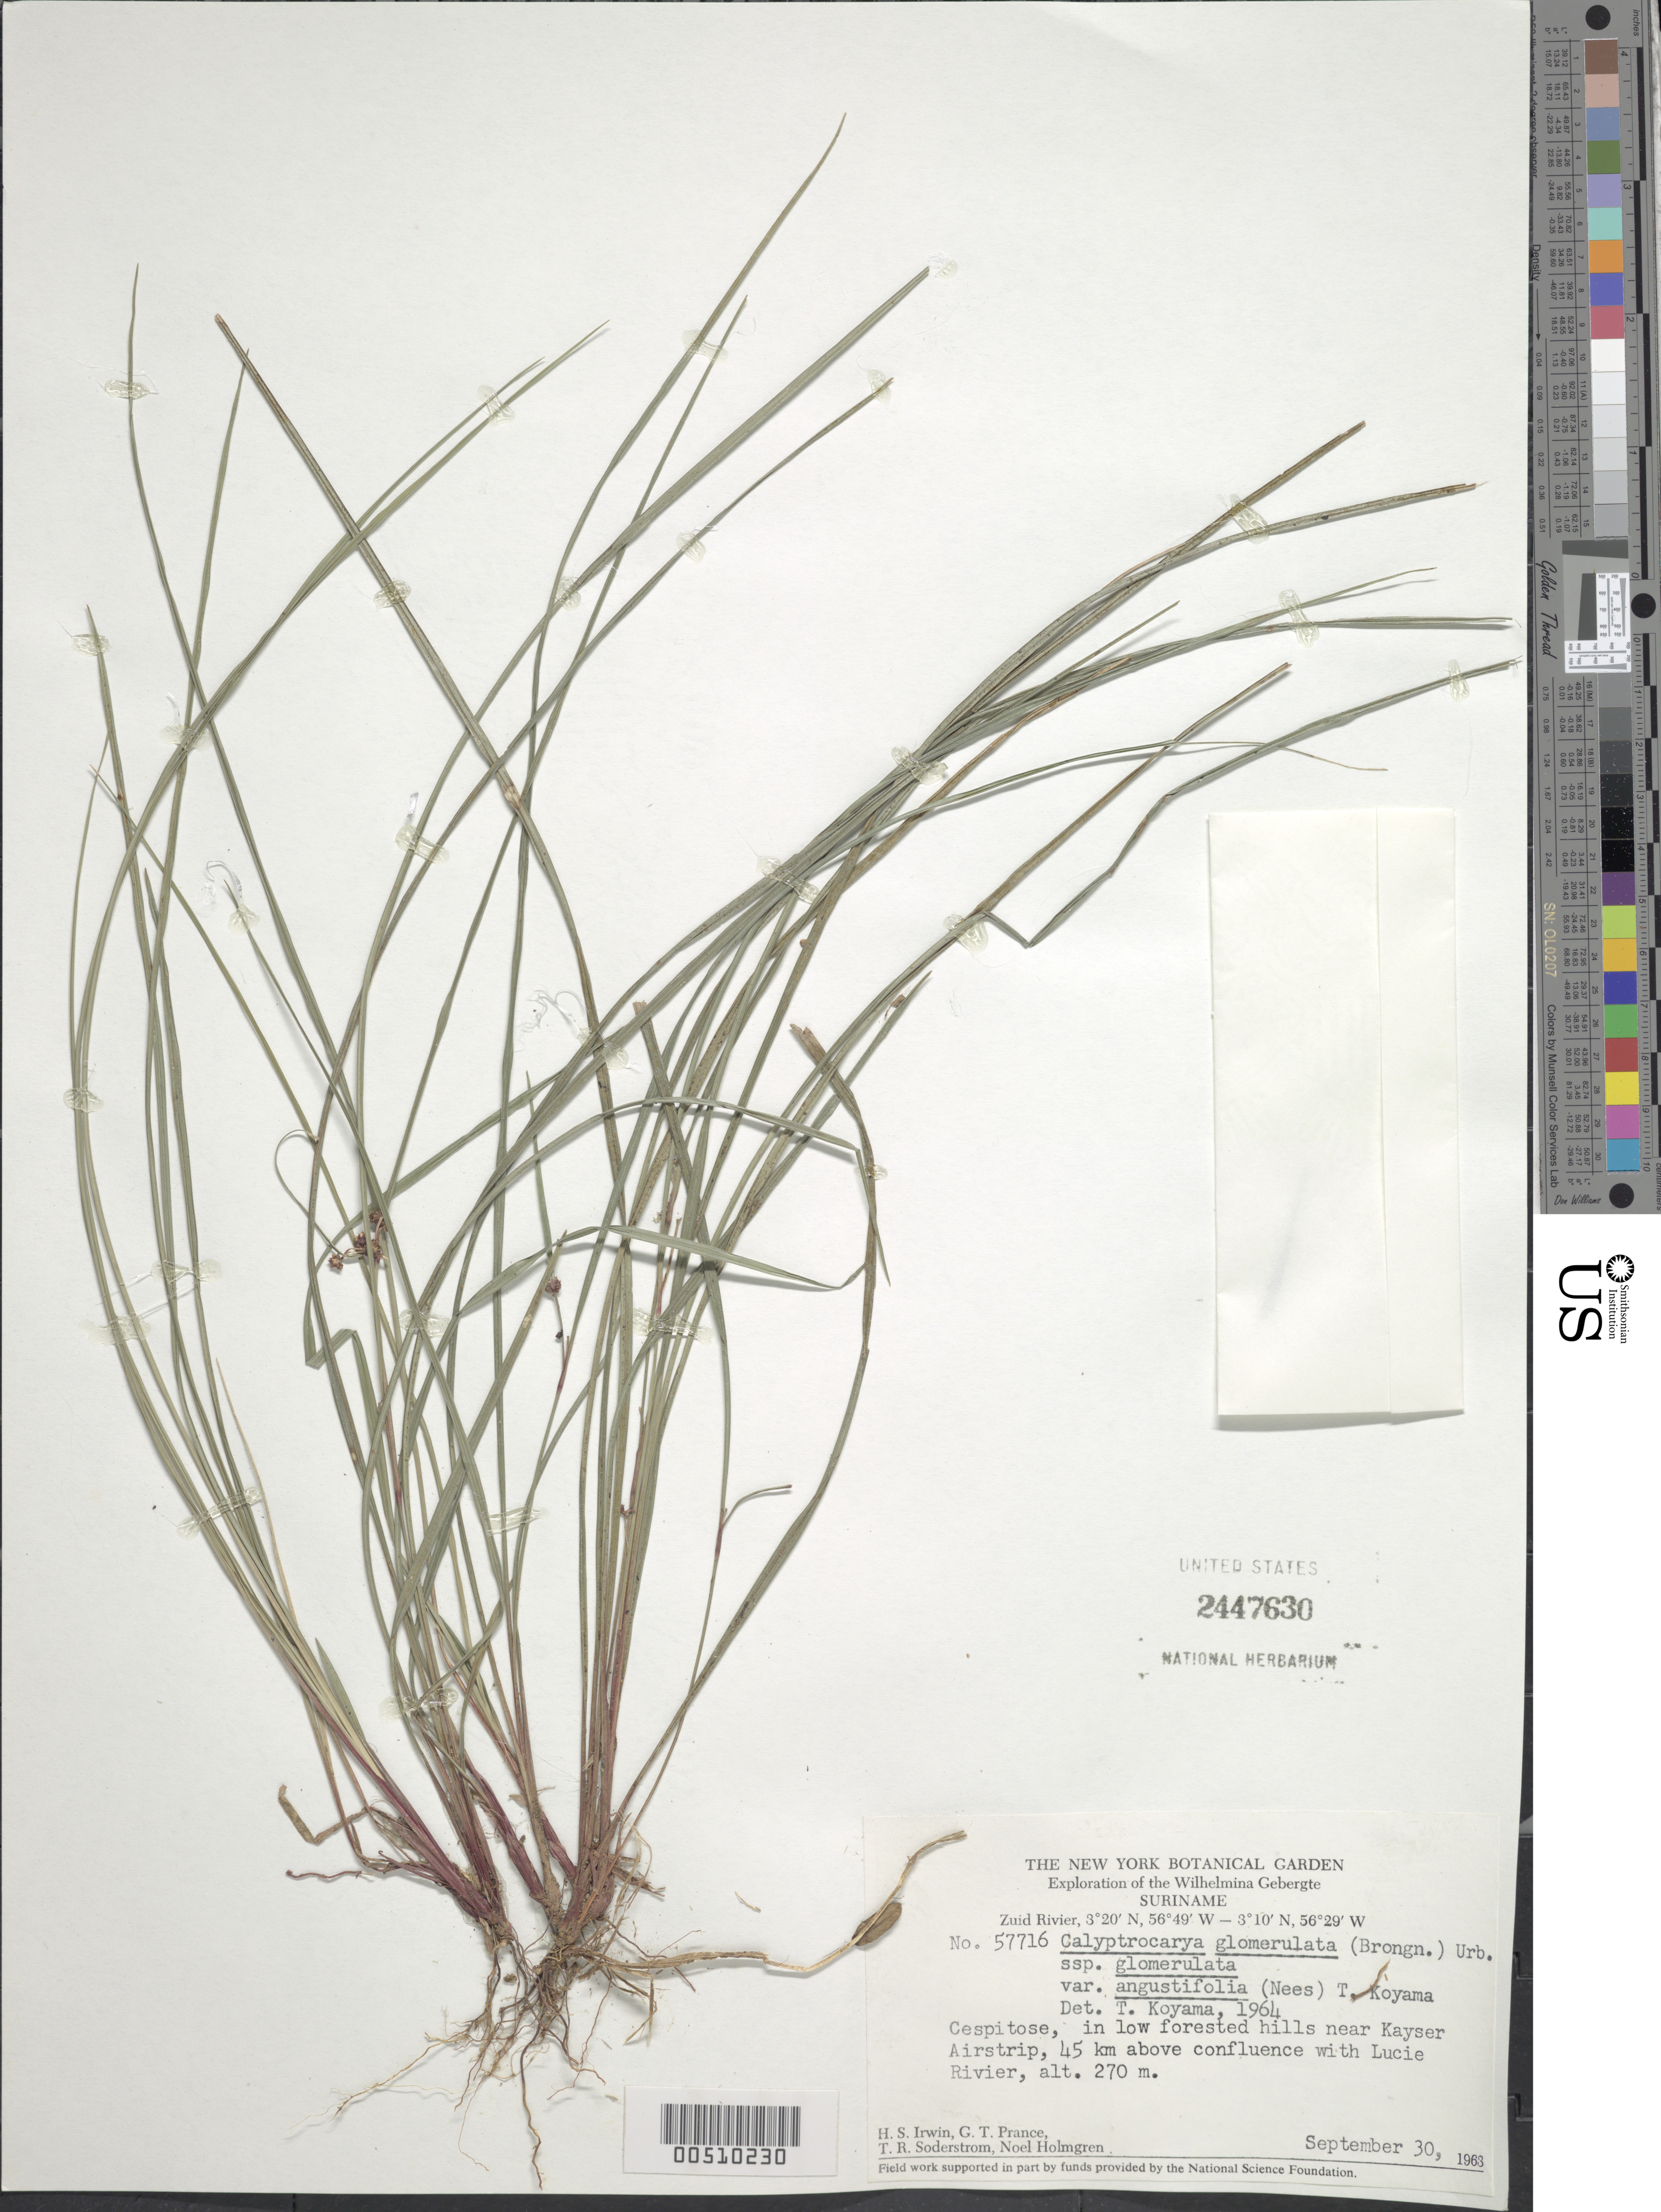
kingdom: Plantae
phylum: Tracheophyta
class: Liliopsida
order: Poales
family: Cyperaceae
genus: Calyptrocarya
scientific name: Calyptrocarya glomerulata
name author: (Brongn.) Urb.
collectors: H. Irwin, G. T. Prance, T. R. Soderstrom & N. H. Holmgren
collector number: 57716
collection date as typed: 30 Sep 1963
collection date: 1963-09-30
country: Suriname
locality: Wilhelmina Gebergte, Zuid River, near Kayser Airstrip, 45 km above confluence with Lucie Rivier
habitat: In low forested hills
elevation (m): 270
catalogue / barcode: US 2447630